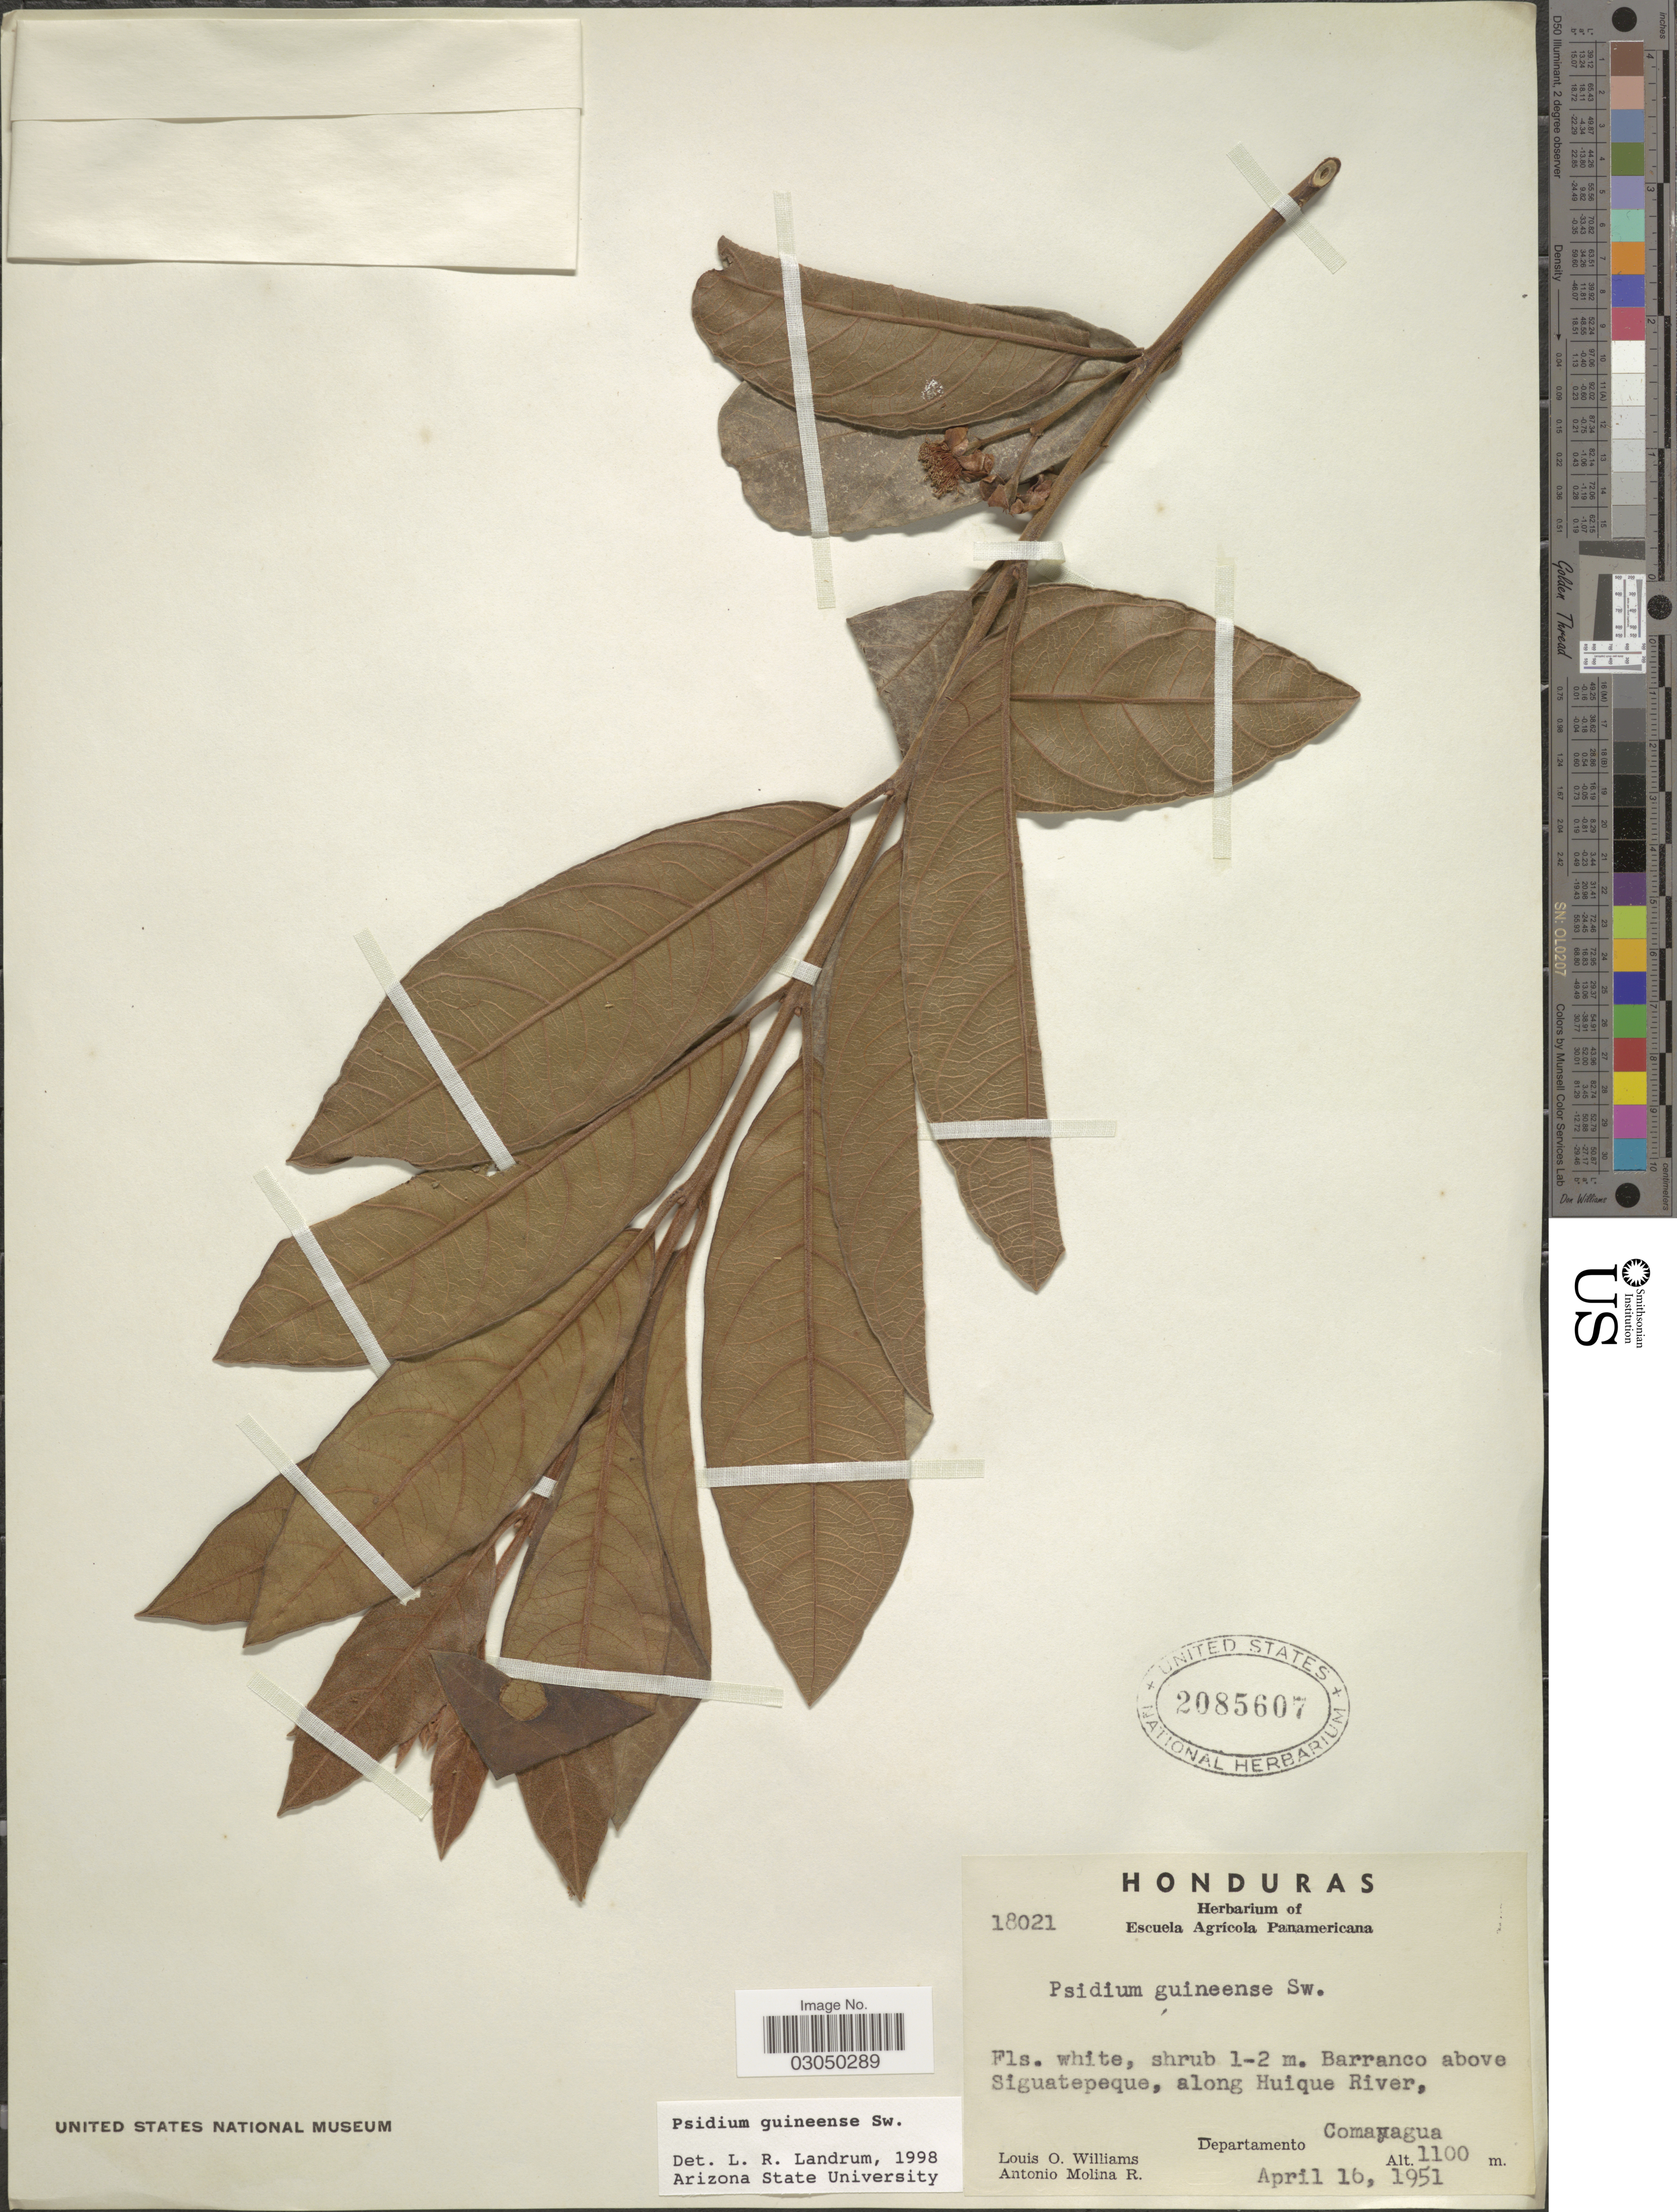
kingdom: Plantae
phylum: Tracheophyta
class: Magnoliopsida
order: Myrtales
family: Myrtaceae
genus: Psidium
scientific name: Psidium guineense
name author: Sw.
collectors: L. O. Williams & A. Molina R.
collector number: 18021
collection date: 1951-04-16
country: Honduras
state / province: Comayagua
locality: Barranco above Siguatepeque, along Huique River, Departamento Comayagua.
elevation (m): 1100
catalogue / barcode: US 2085607